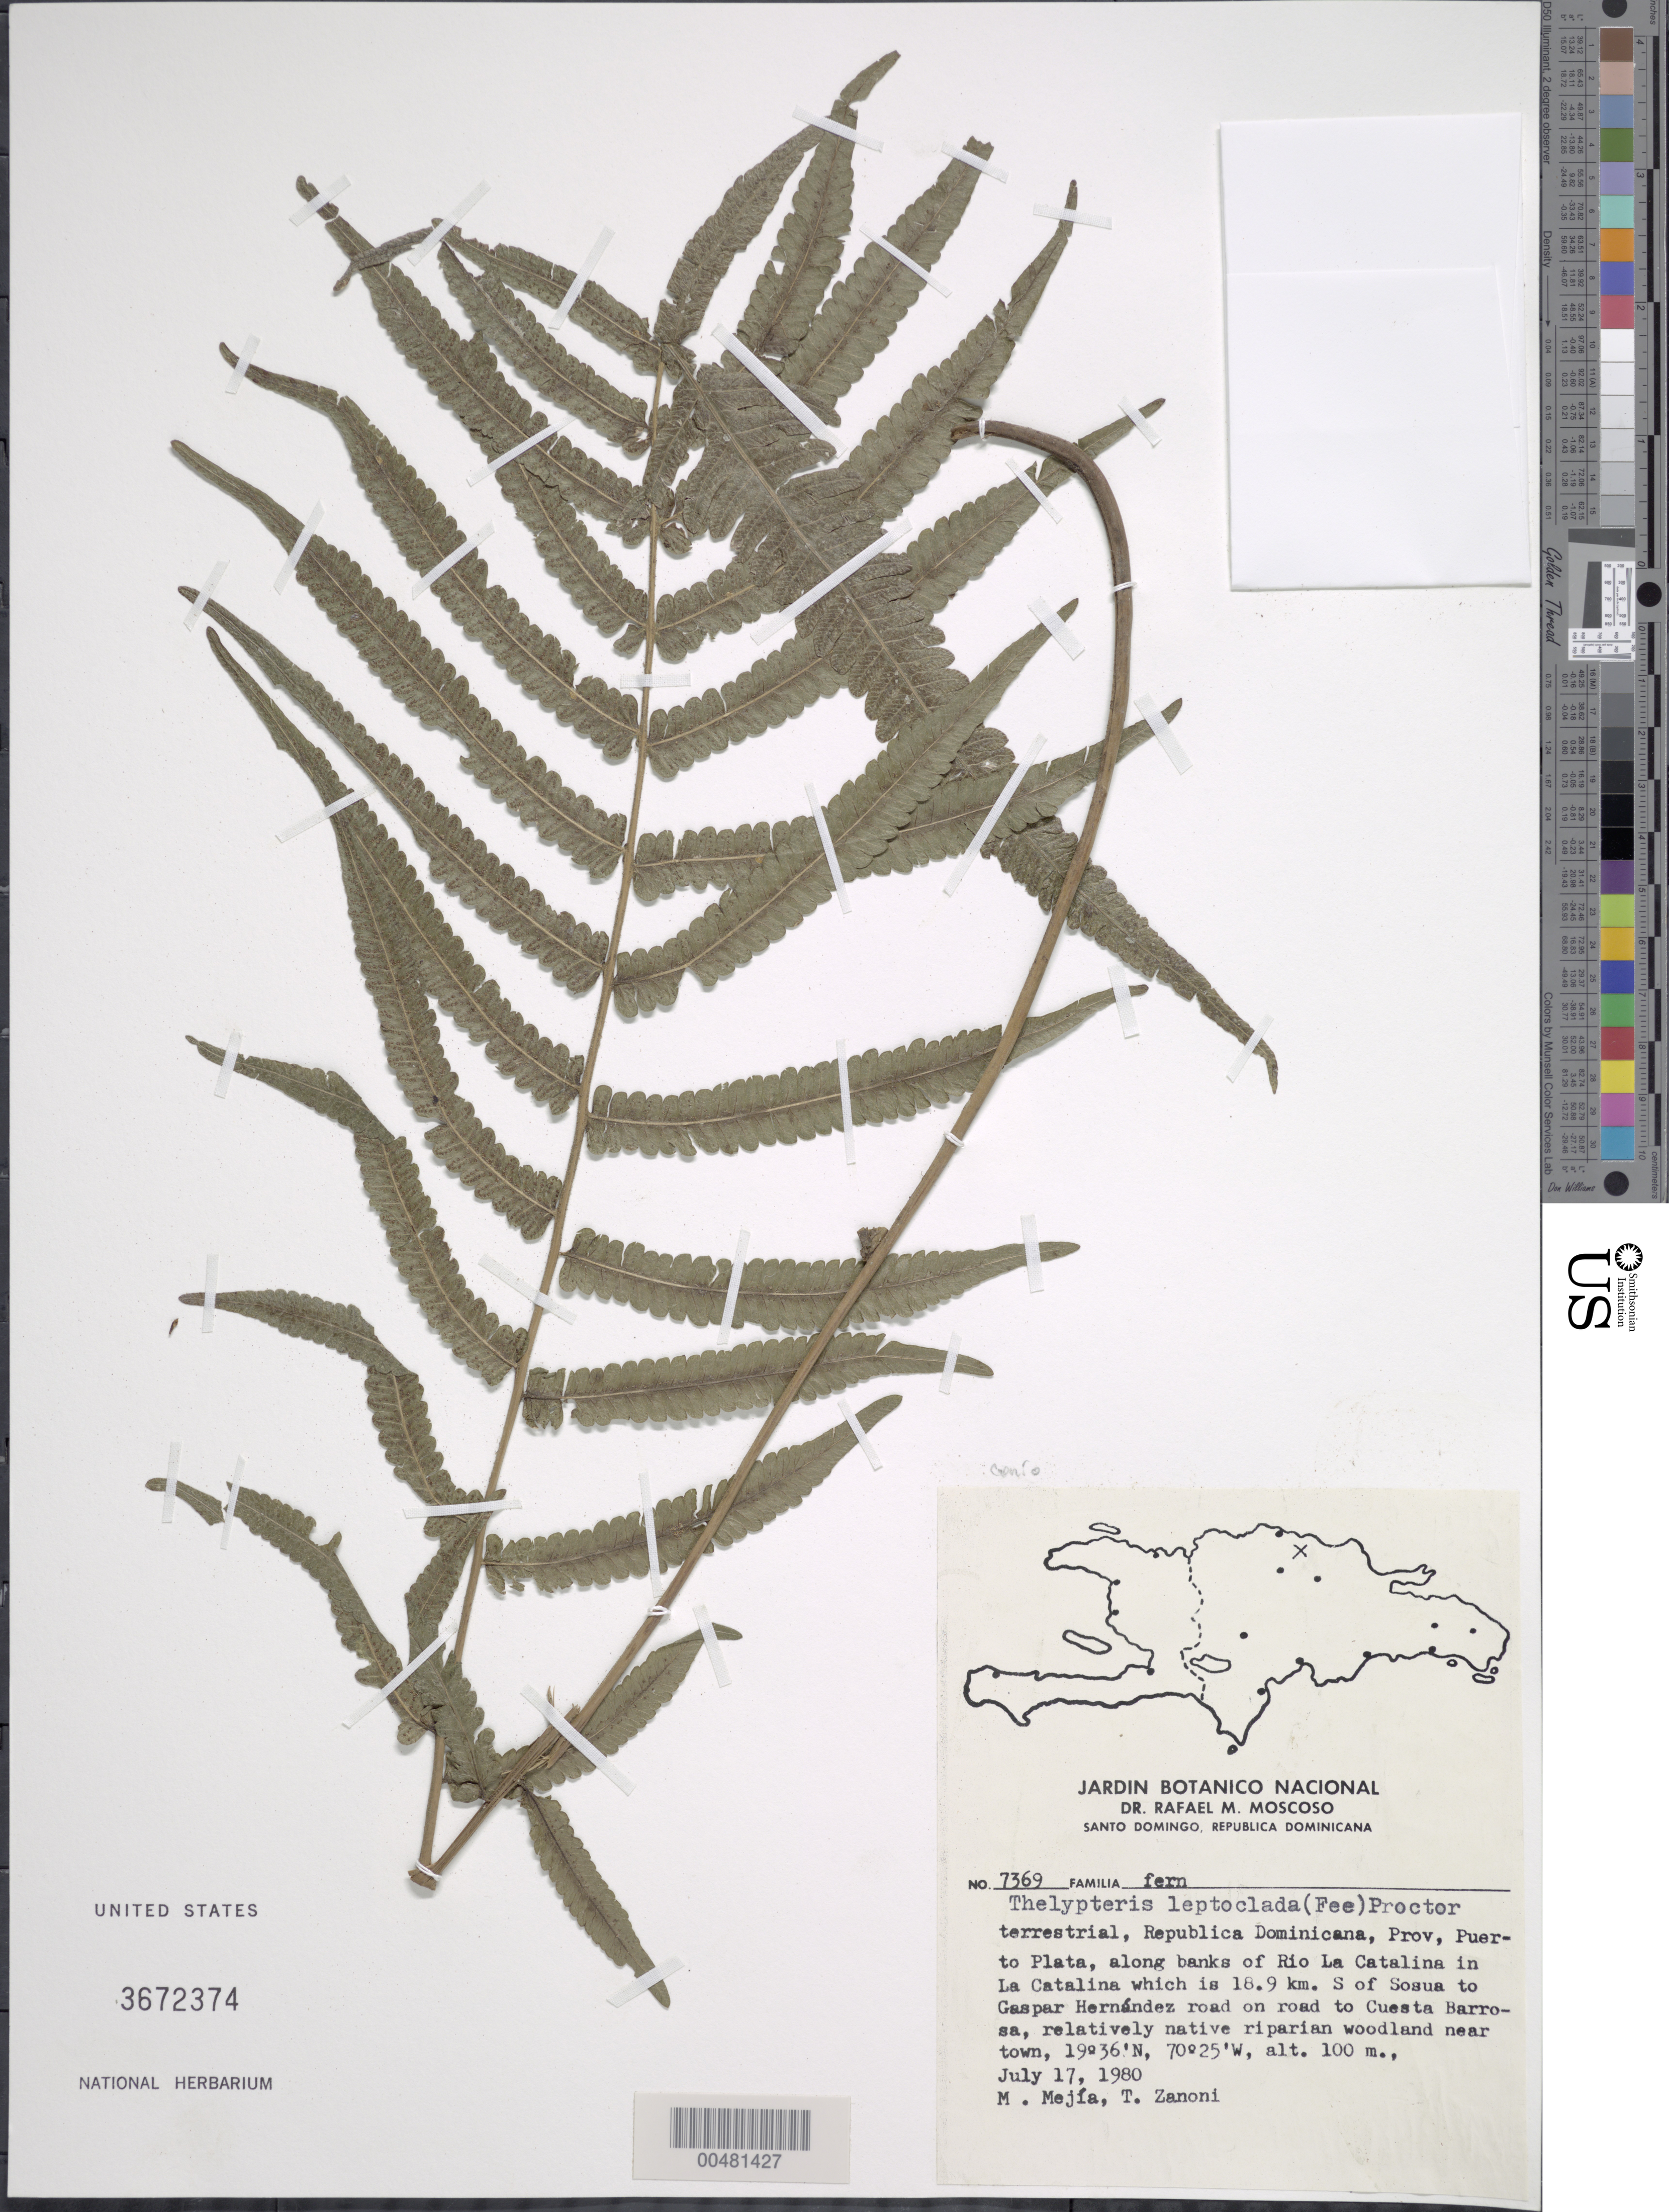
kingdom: Plantae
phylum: Tracheophyta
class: Polypodiopsida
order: Polypodiales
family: Thelypteridaceae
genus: Goniopteris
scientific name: Goniopteris leptocladia (Fée) comb. nov., ined 2015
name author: (Fée)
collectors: M. Mejia & T. A. Zanoni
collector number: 7369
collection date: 1980-07-17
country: Dominican Republic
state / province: Puerto Plata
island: Hispaniola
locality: Río La Catalina in La Catalina whidh is 18.9 km S of Sosua to Gaspar Hernández road, on road to Cuesta Barrosa.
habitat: Relatively native riparian woodland near town. Along banks of rio.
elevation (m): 100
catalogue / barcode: US 3672374